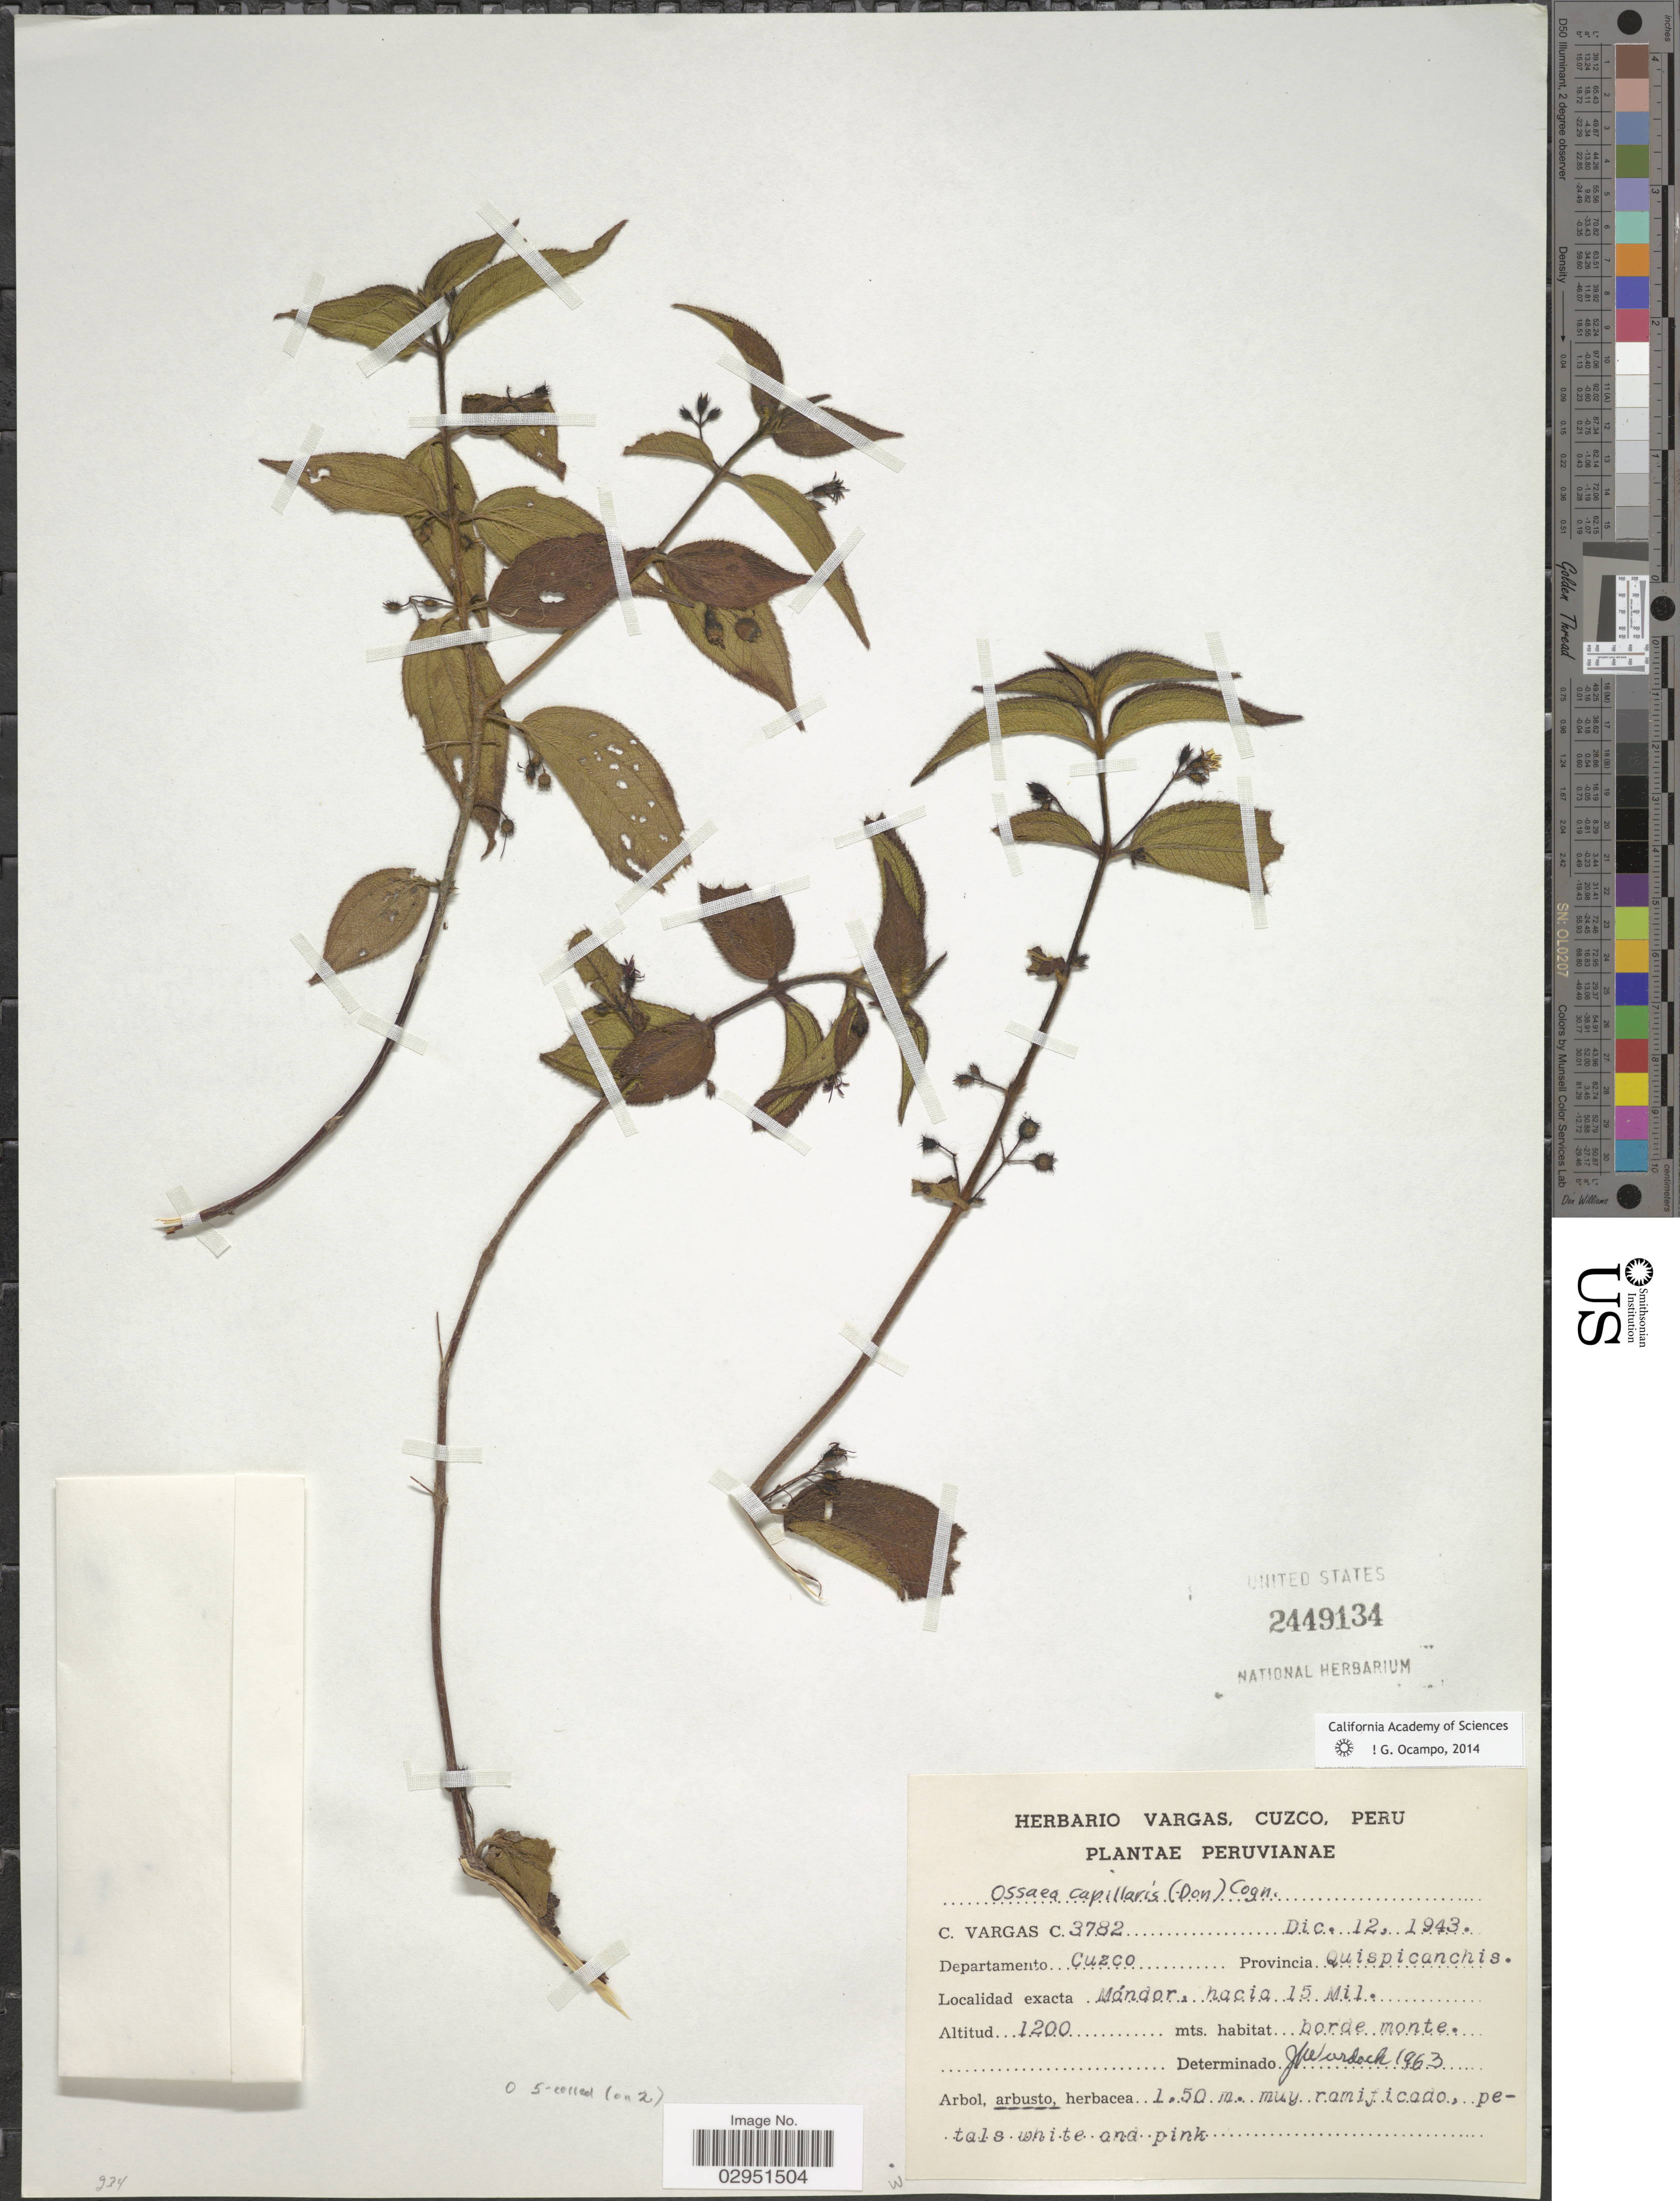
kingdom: Plantae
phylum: Tracheophyta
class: Magnoliopsida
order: Myrtales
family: Melastomataceae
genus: Ossaea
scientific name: Ossaea capillaris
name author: (D. Don) Cogn.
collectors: C. Vargas Calderón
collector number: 3782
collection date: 1943-12-12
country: Peru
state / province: Cusco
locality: Departamento Cuzco. Provincia Quispicanchis. Mándor, hacia 15 Mil.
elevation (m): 1200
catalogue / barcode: US 2449134